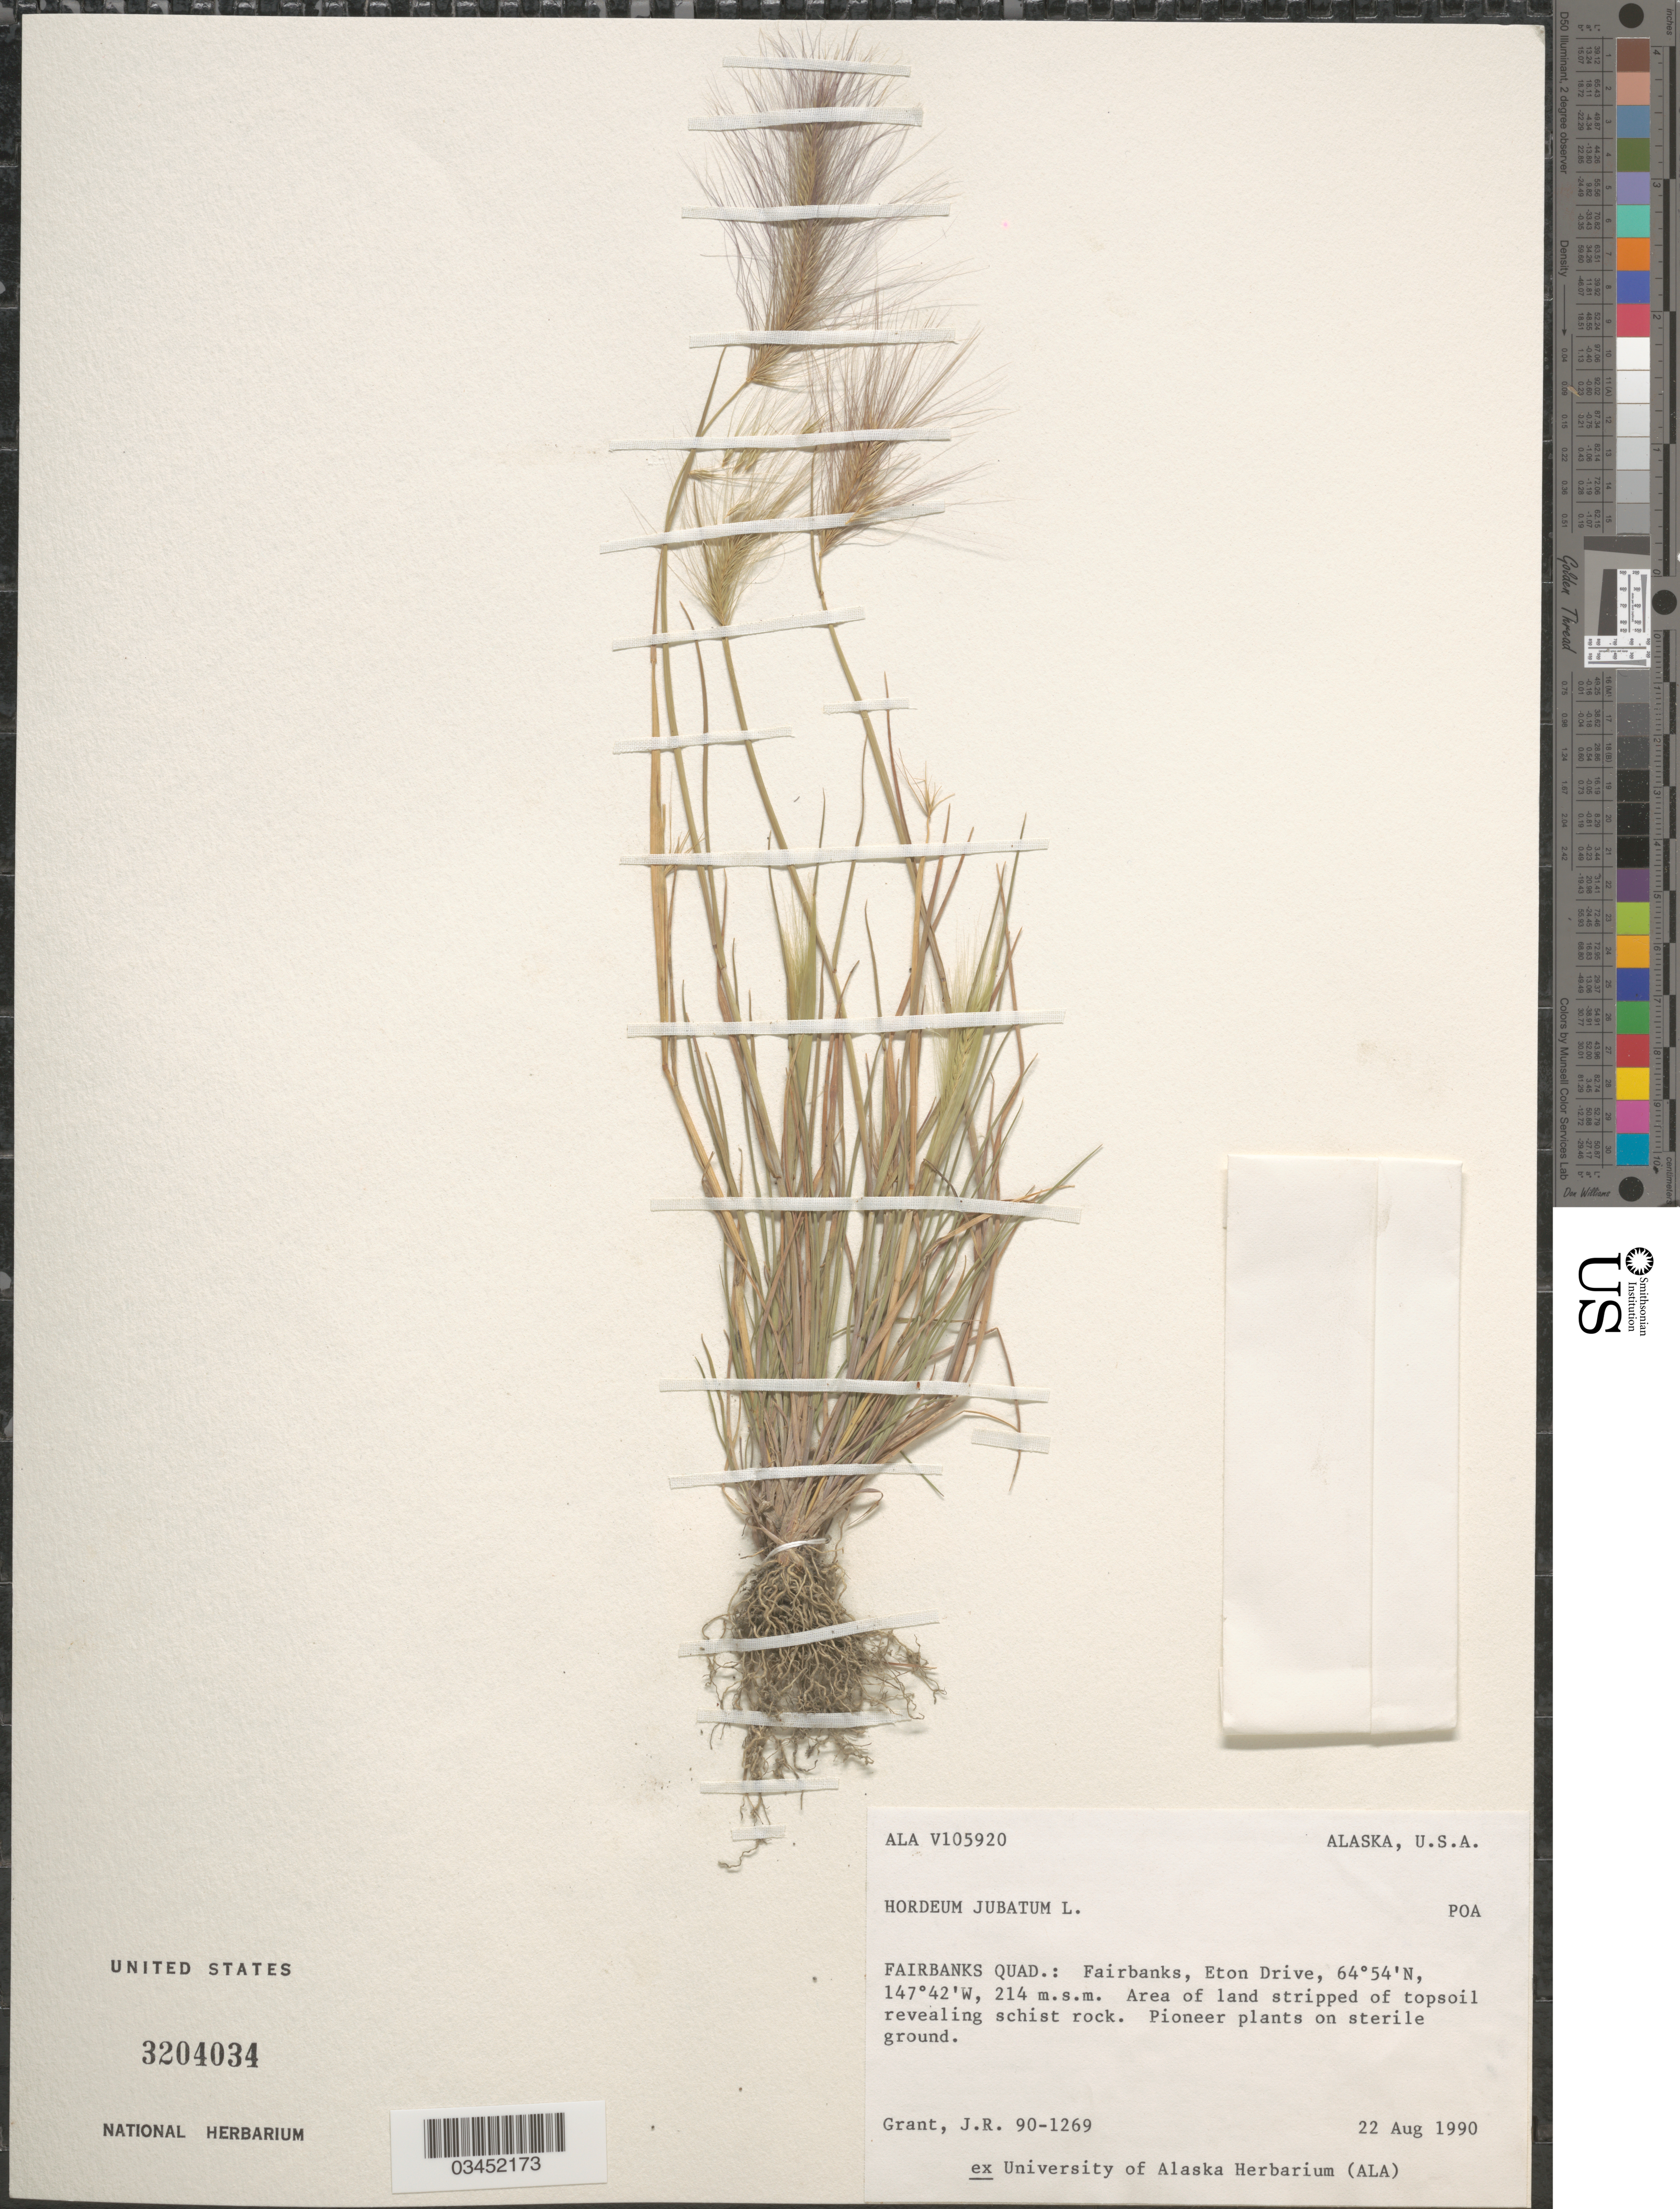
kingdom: Plantae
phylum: Tracheophyta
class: Liliopsida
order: Poales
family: Poaceae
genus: Hordeum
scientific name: Hordeum jubatum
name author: L.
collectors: J. Grant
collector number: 90-1269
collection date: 1990-08-22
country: United States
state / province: Alaska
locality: Fairbanks Quad.: Fairbanks, Eton Drive.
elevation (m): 214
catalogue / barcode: US 3204034